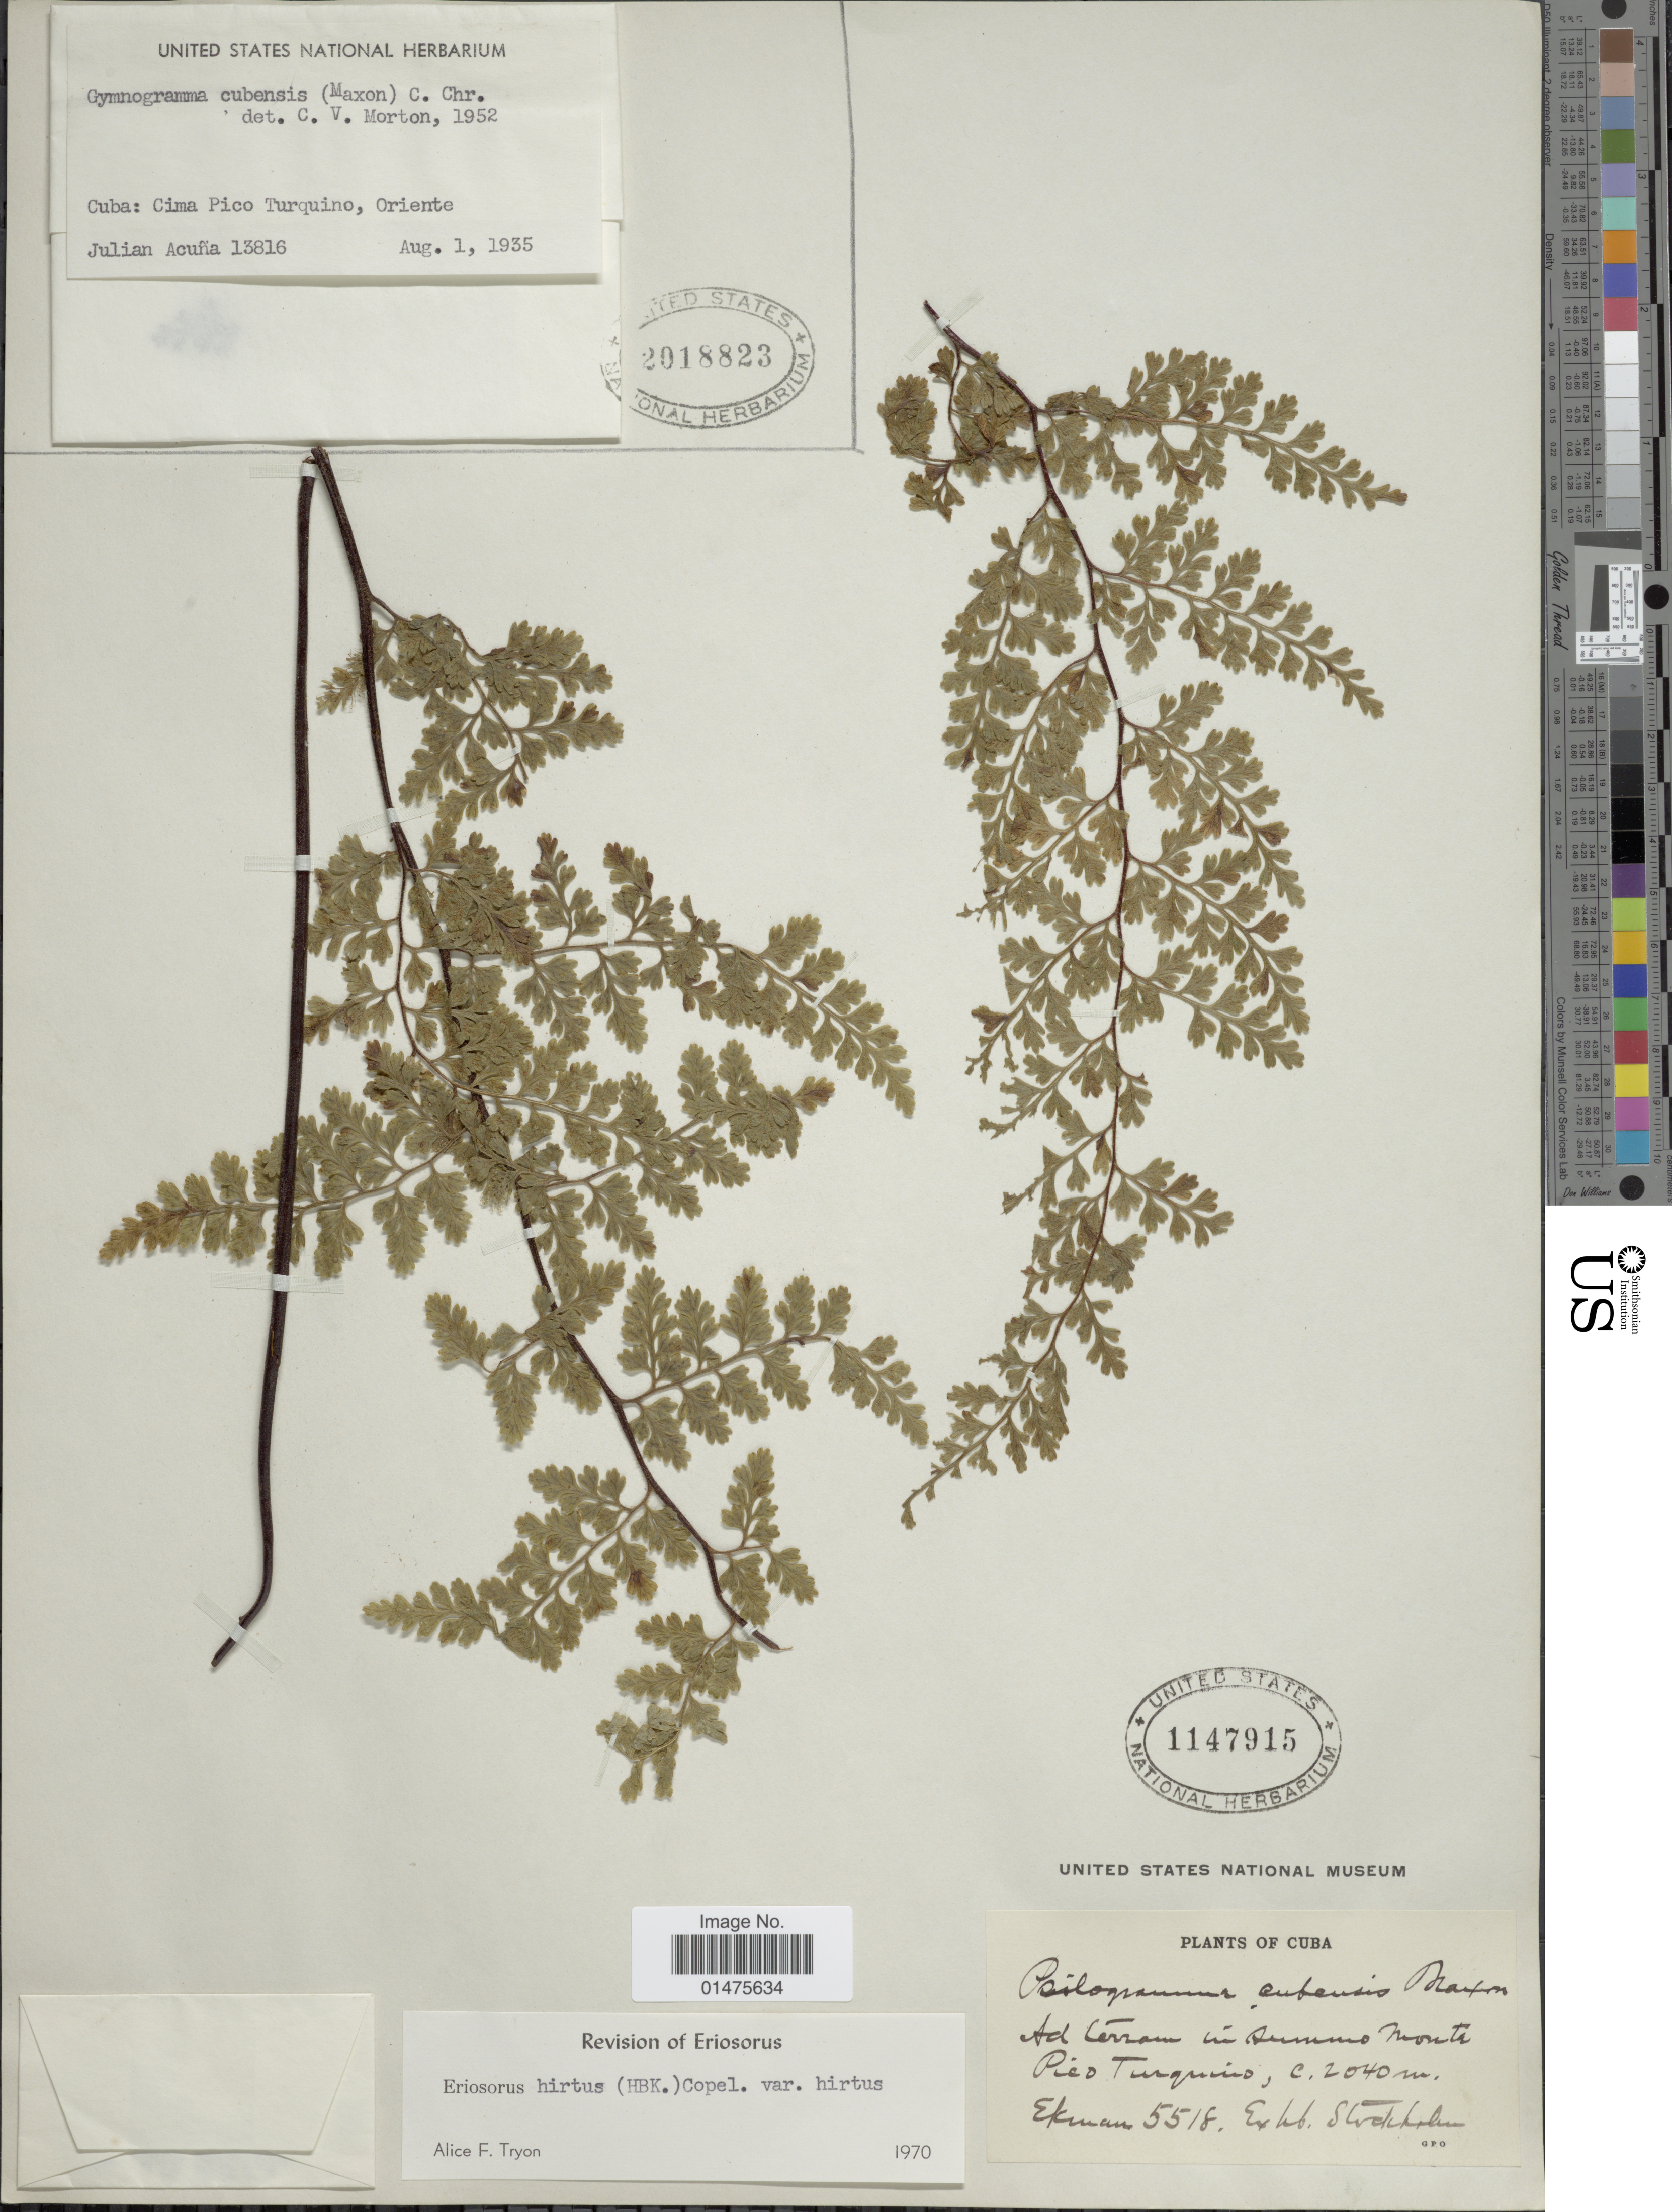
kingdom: Plantae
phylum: Tracheophyta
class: Polypodiopsida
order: Polypodiales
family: Pteridaceae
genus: Jamesonia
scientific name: Jamesonia hirta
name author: (Kunth) Christenh.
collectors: J. B. Acuña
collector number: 13816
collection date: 1935-08-01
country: Cuba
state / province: Oriente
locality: Cima Pico Turquino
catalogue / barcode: US 2018823-2